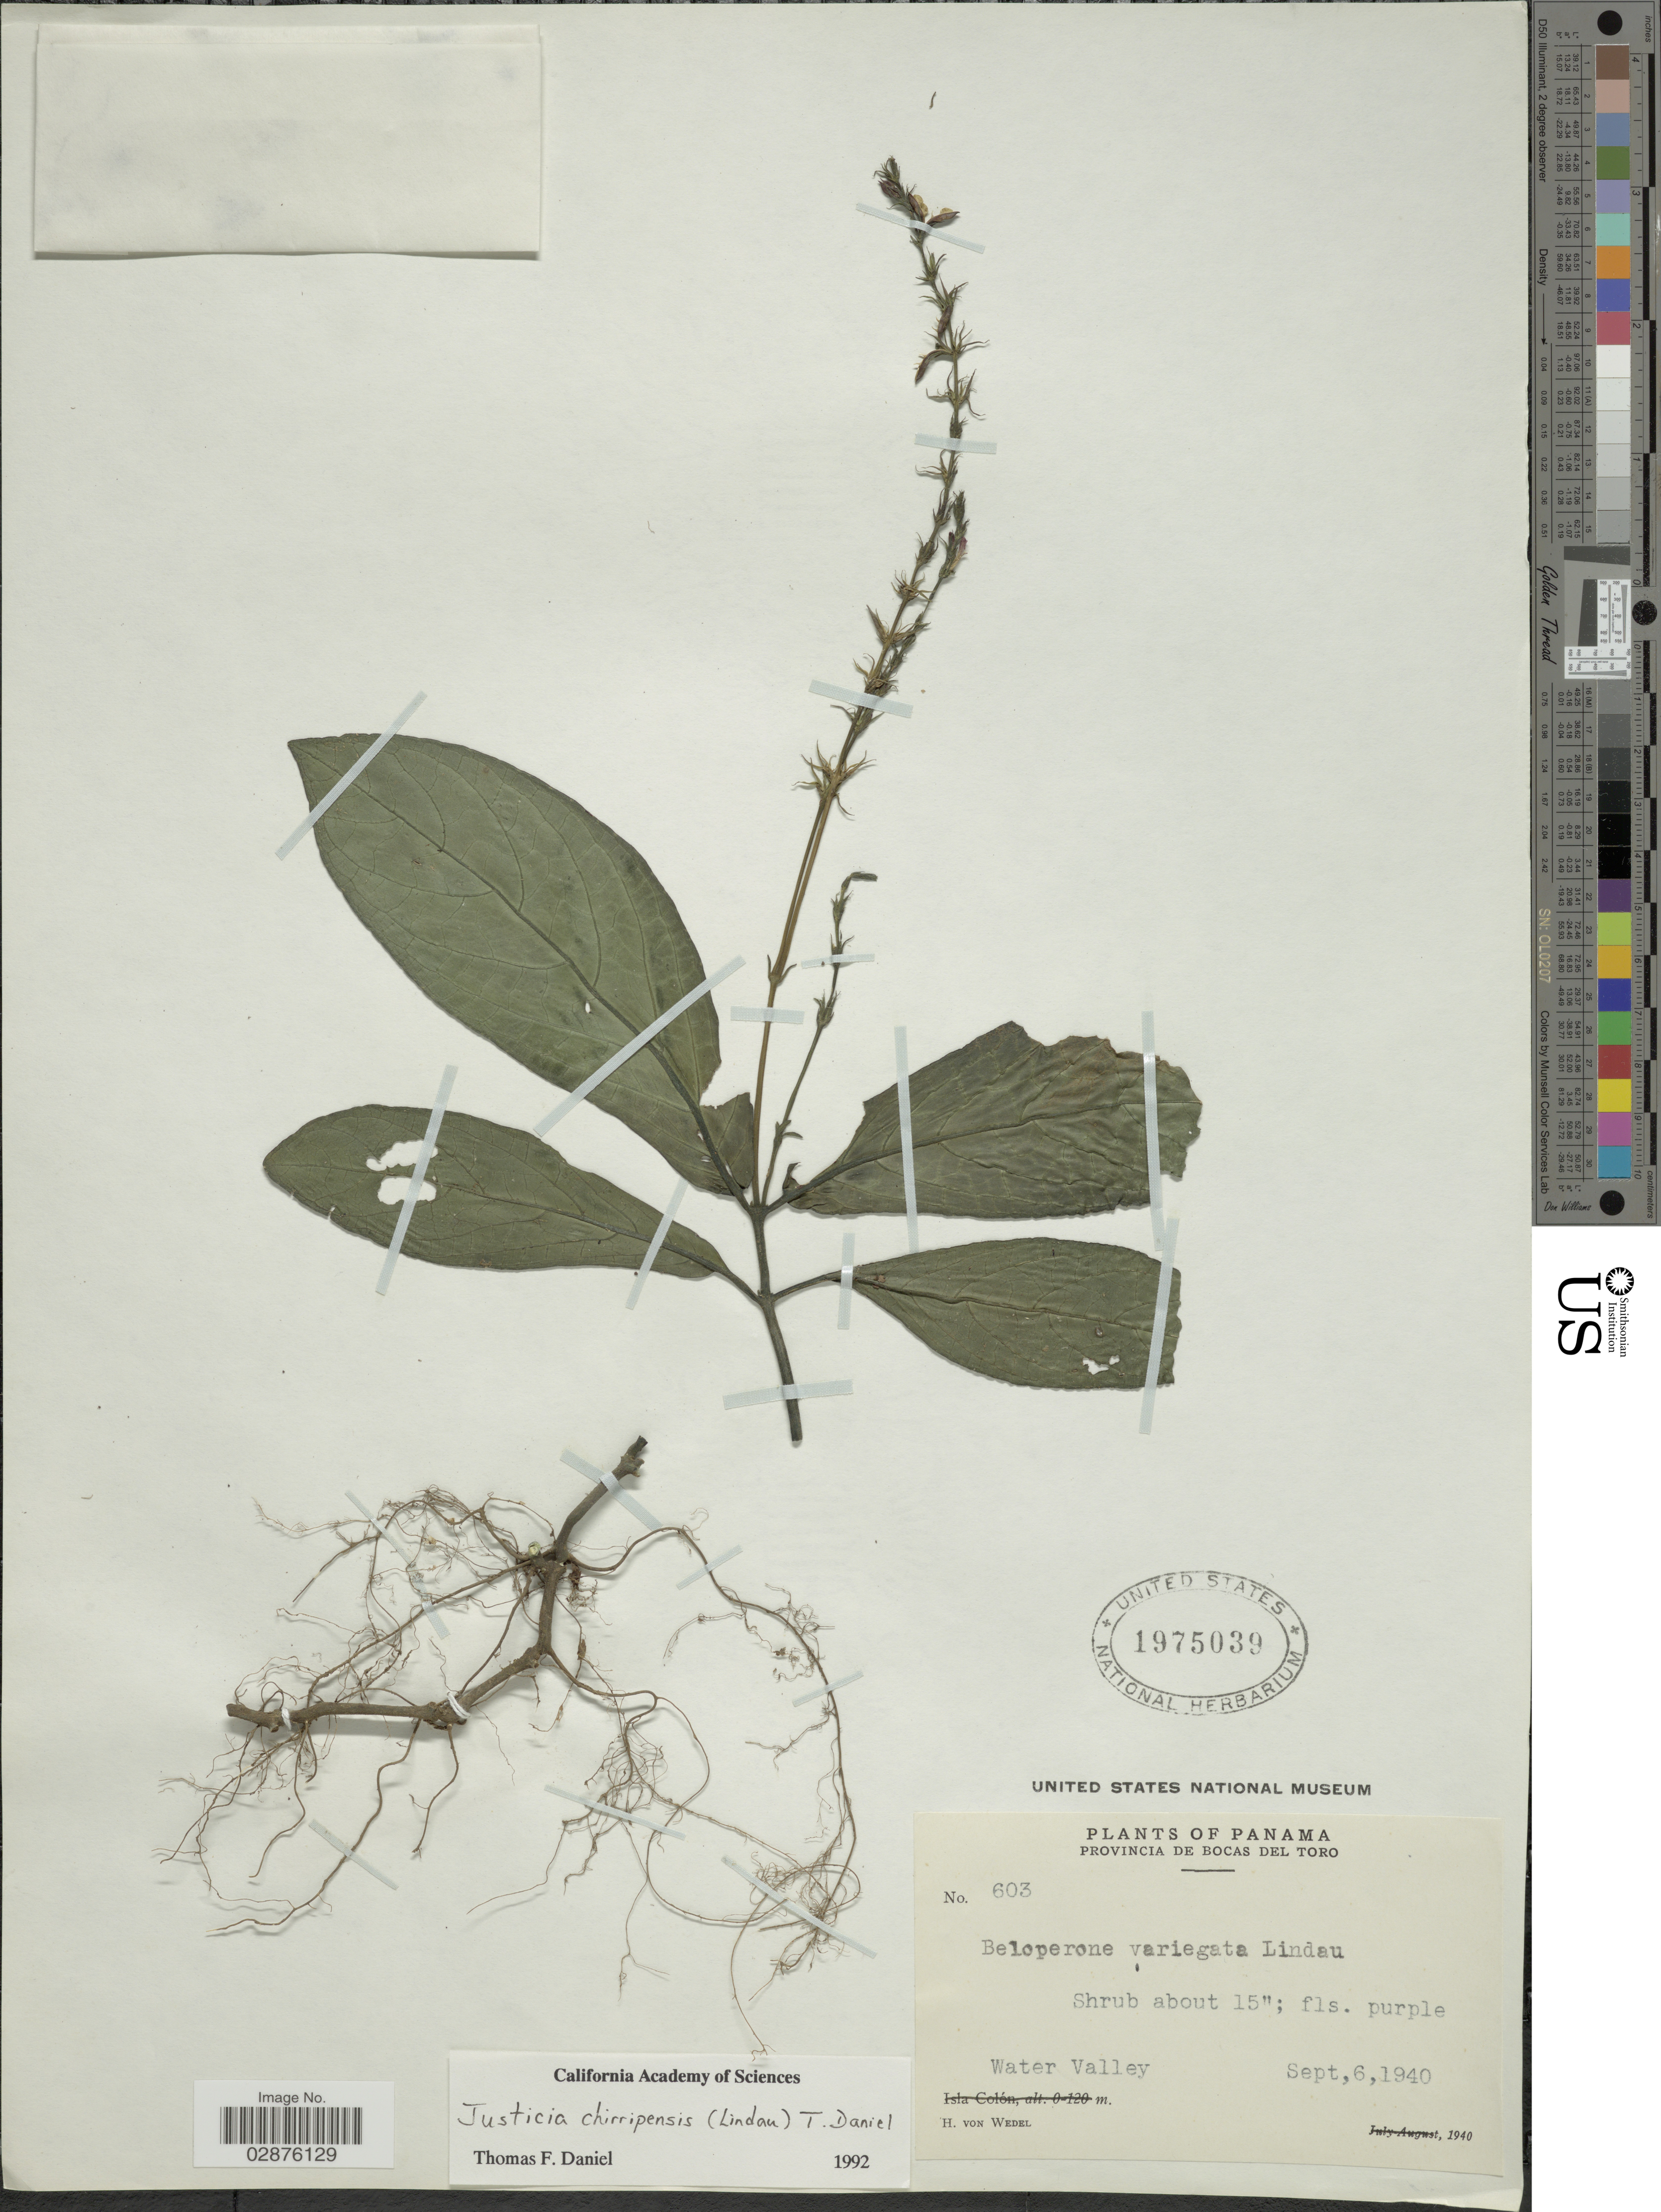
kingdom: Plantae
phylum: Tracheophyta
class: Magnoliopsida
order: Lamiales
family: Acanthaceae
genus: Justicia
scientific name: Justicia chamaeranthemoides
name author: (Kuntze) T.F. Daniel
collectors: H. von Wedel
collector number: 603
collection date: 1940-09-06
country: Panama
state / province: Bocas del Toro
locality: Water Valley, Provincia De Bocas Del Toro.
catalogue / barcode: US 1975039